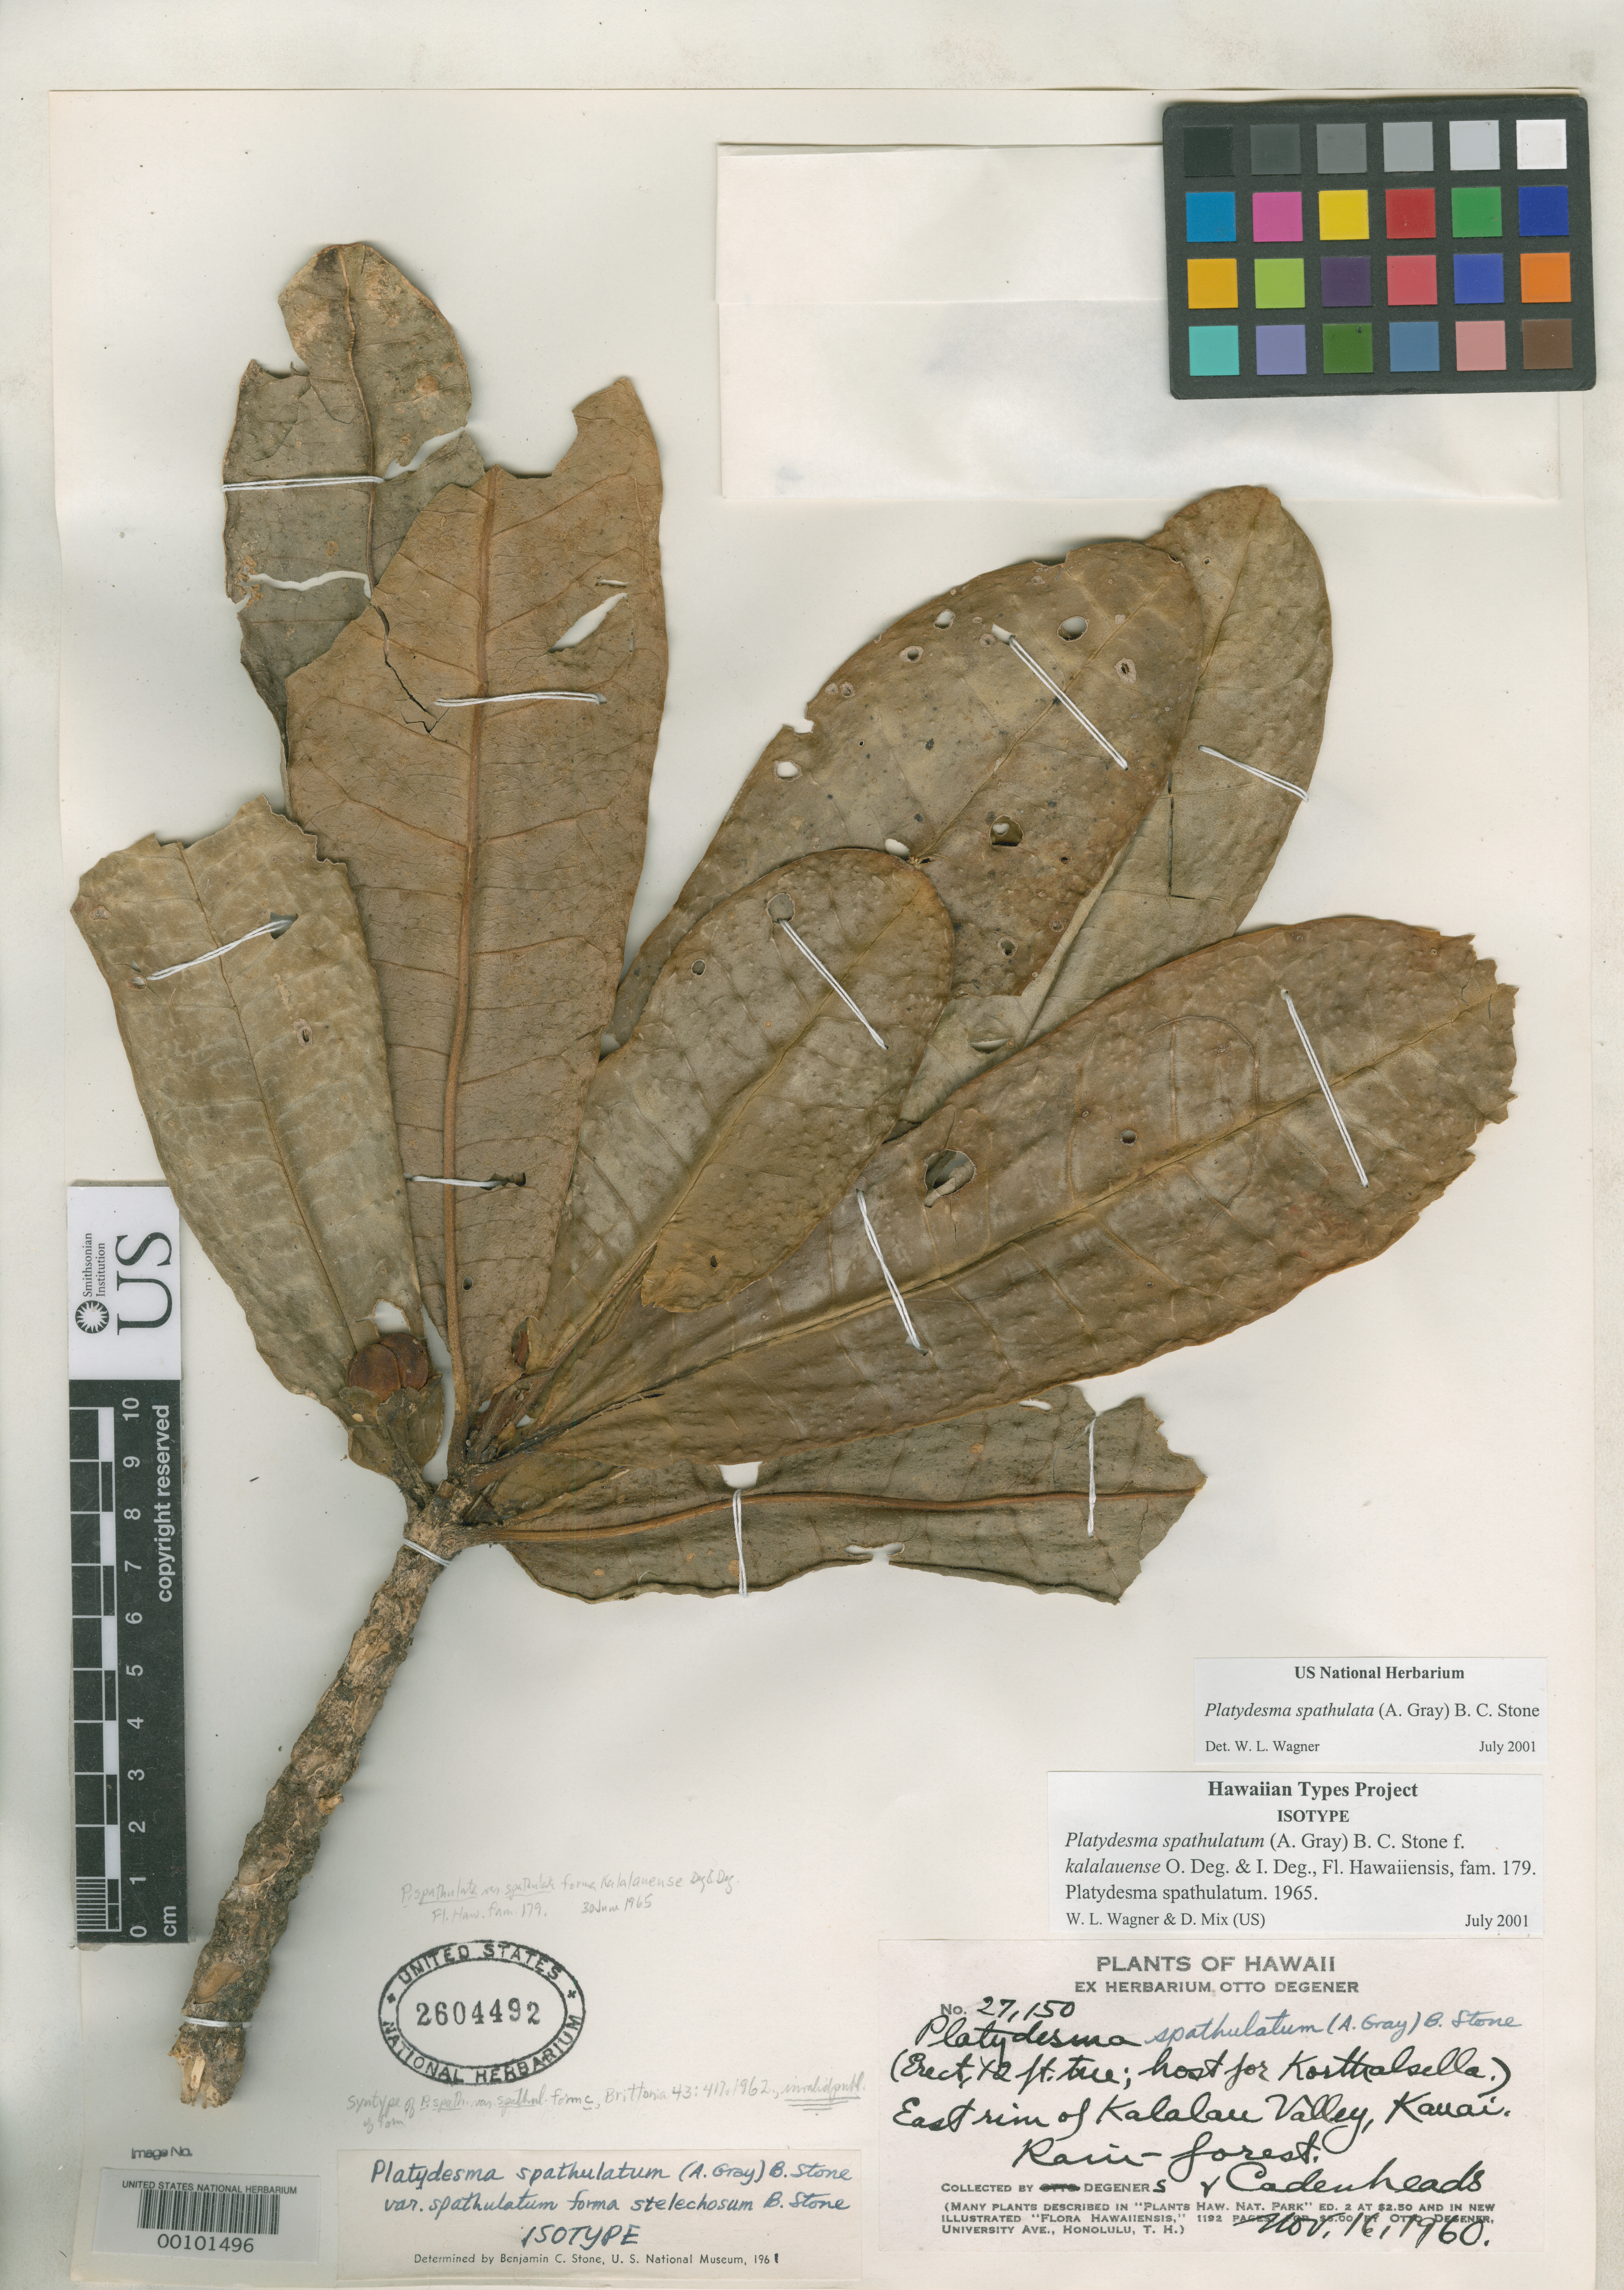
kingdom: Plantae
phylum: Tracheophyta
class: Magnoliopsida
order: Sapindales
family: Rutaceae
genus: Platydesma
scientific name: Platydesma spathulatum f. kalalauense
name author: O. Deg. & I. Deg.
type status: Syntype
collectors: O. Degener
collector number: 27150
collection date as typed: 16 Nov 1960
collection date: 1960-11-16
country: United States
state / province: Hawaii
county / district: Kaui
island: Kaua'i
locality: Kalalau Valley.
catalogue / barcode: US 2604492